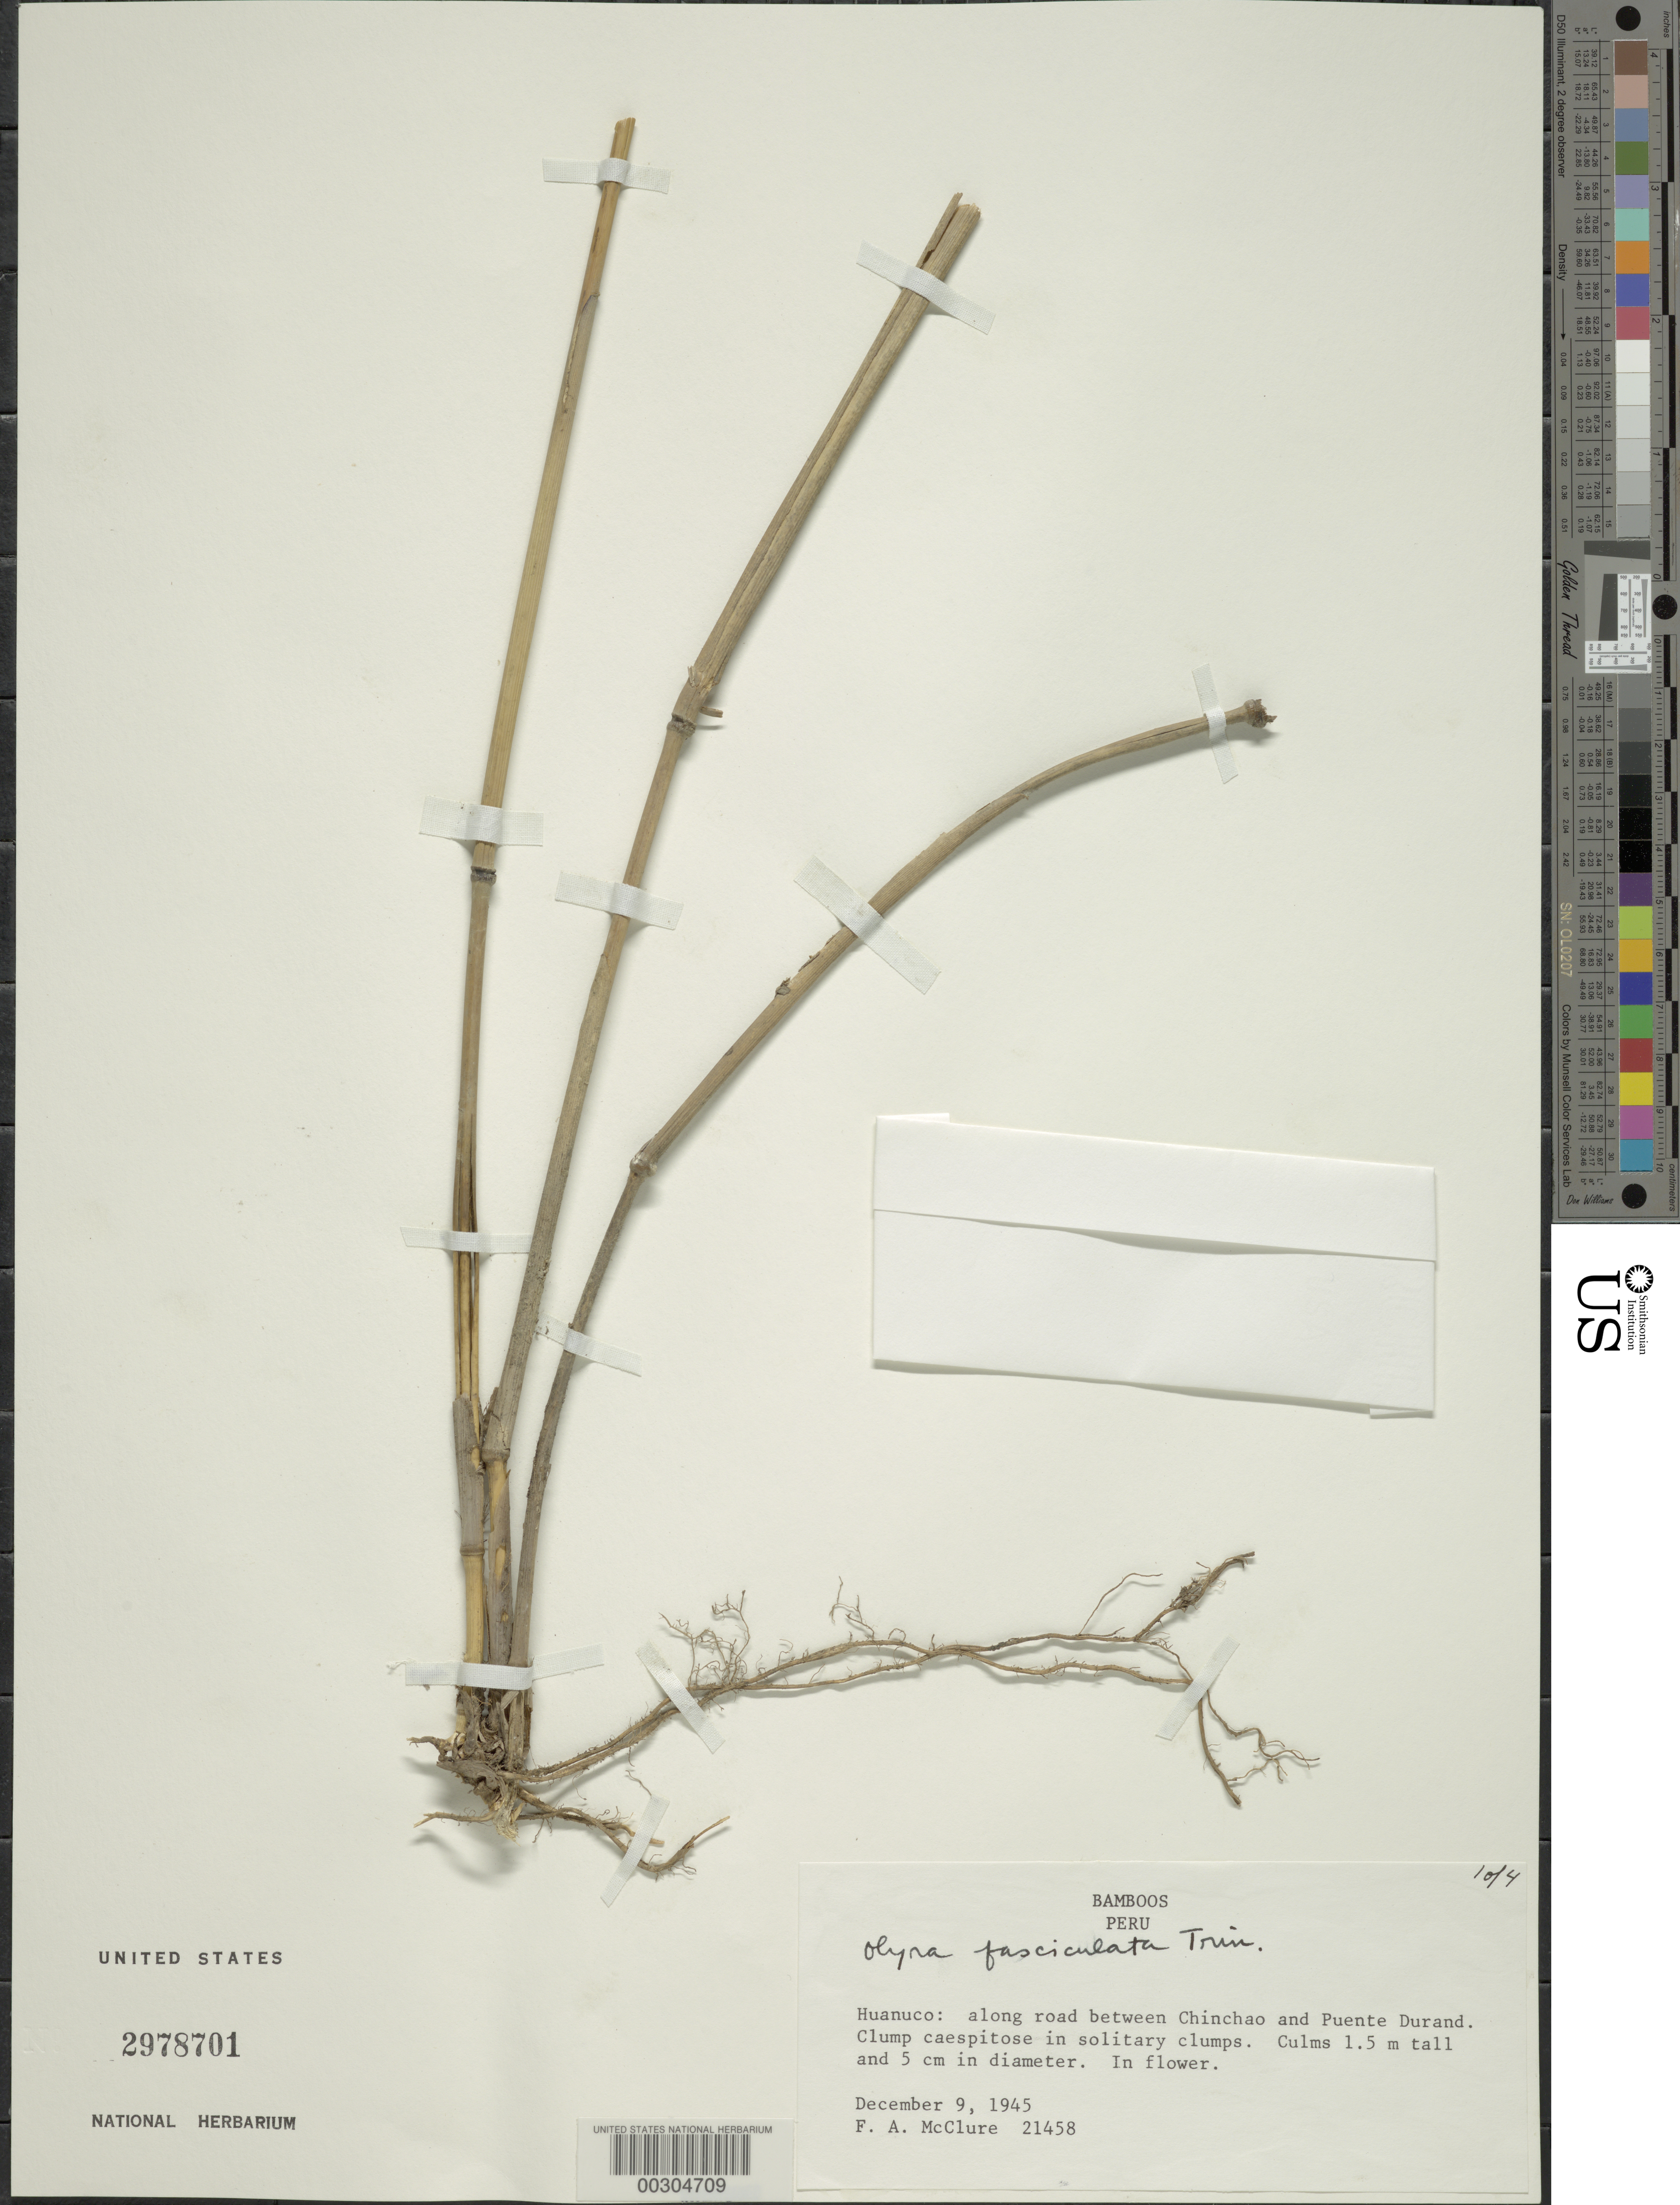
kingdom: Plantae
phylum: Tracheophyta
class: Liliopsida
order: Poales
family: Poaceae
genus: Olyra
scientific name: Olyra fasciculata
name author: Trin.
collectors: F. A. McClure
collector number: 21458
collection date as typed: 09 Dec 1945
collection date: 1945-12-09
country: Peru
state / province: Huánuco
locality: Chinchao, Puente Durand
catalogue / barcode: US 2978701